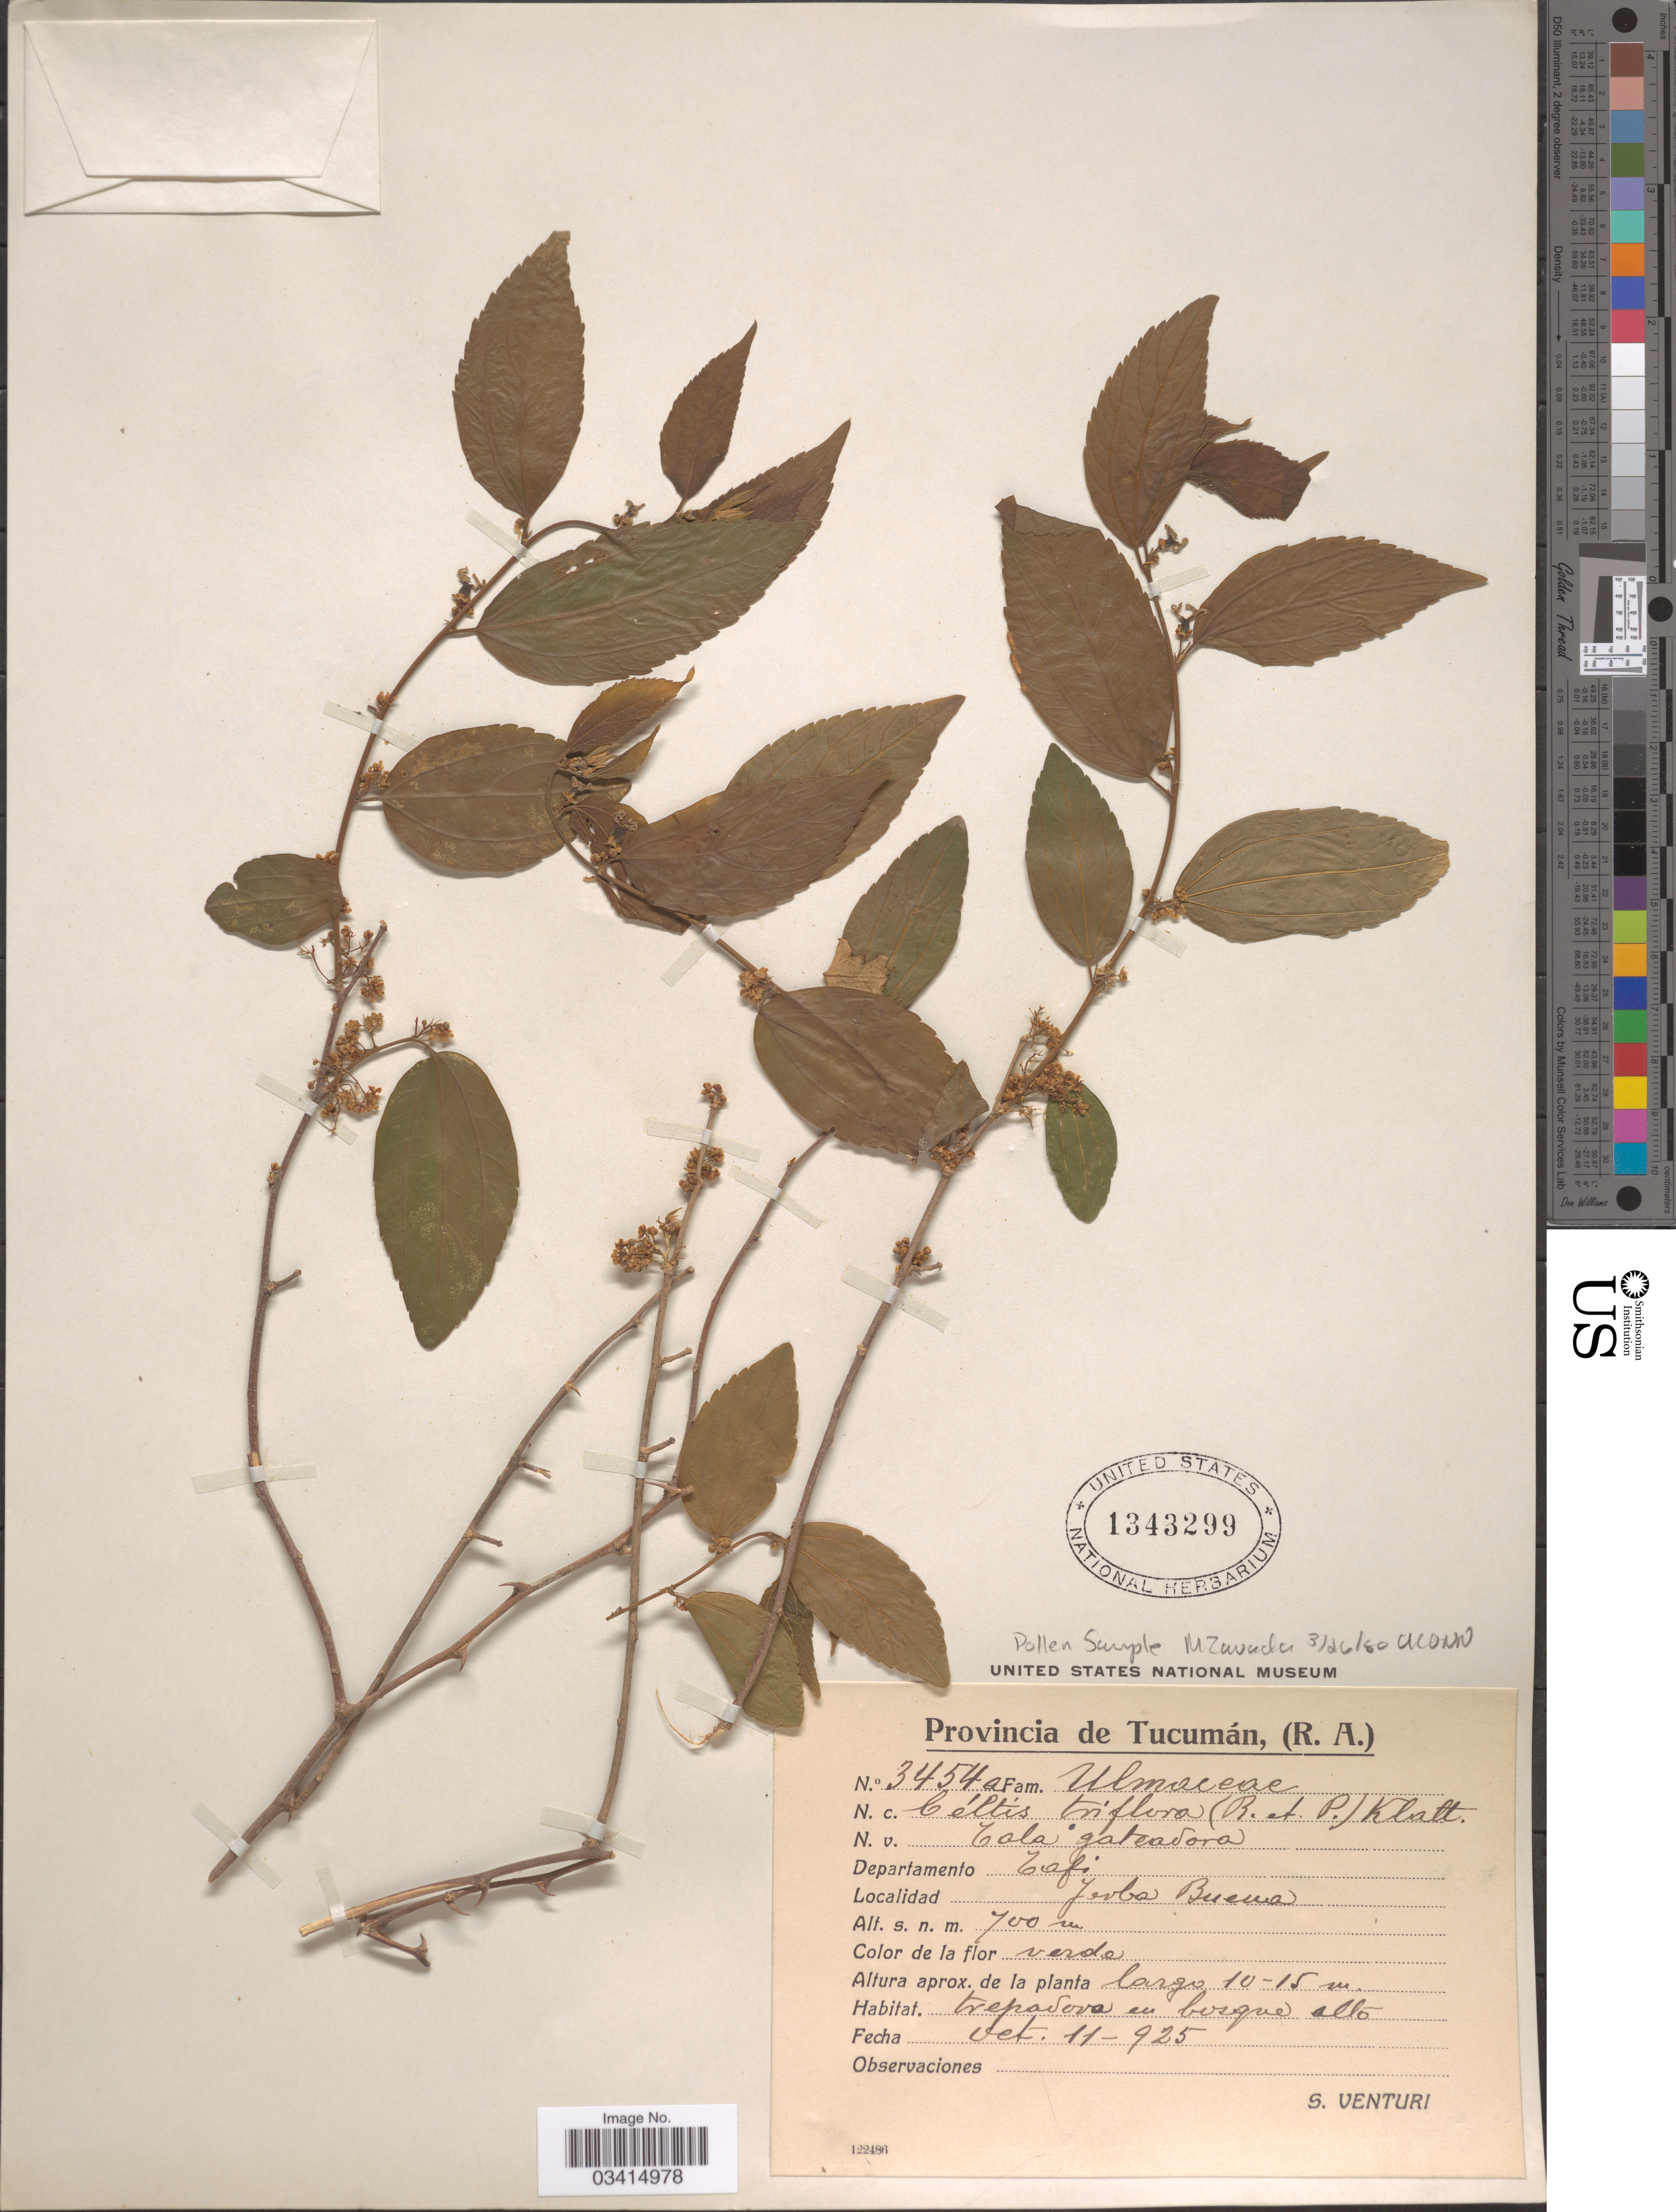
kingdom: Plantae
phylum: Tracheophyta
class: Magnoliopsida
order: Rosales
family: Cannabaceae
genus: Celtis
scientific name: Celtis triflora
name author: (Klotzsch) Ruiz ex Miq.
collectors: S. Venturi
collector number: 3454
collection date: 1925-10-11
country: Argentina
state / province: Tucuman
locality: Departamento Tafi. Yerba Buena.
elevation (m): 700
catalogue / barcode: US 1343299